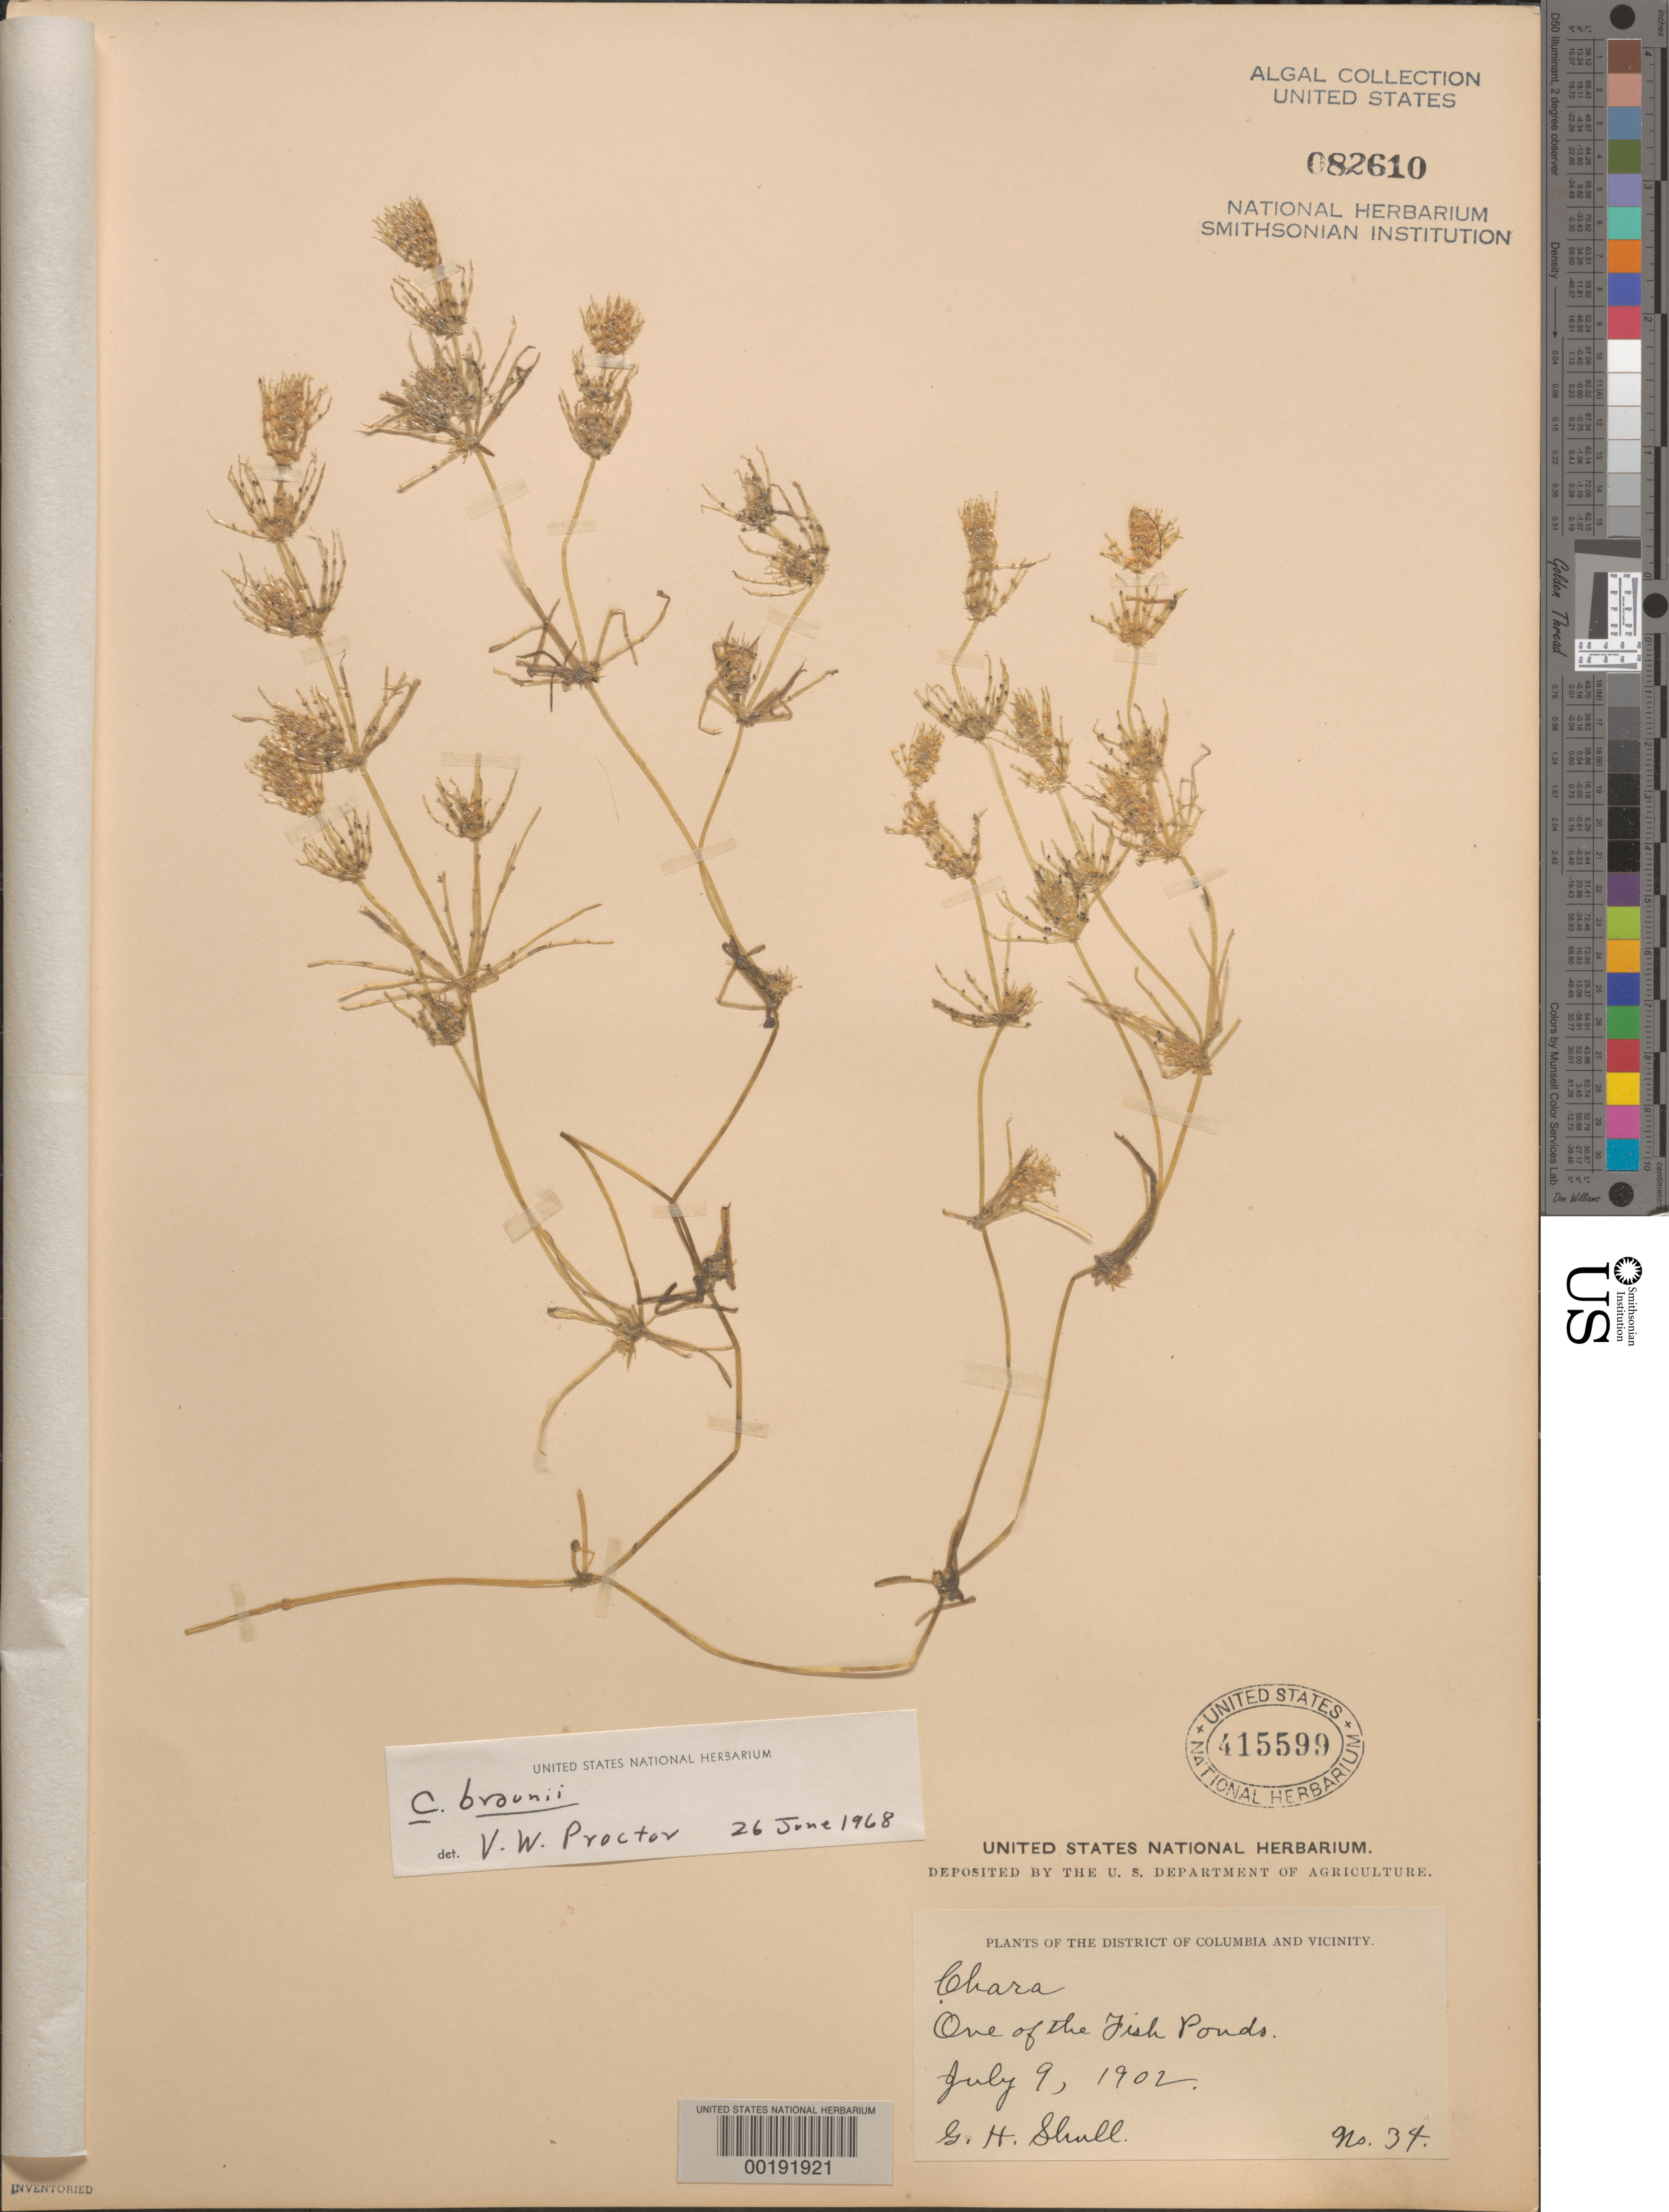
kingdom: Plantae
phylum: Charophyta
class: Charophyceae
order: Charales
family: Characeae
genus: Chara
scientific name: Chara braunii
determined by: Proctor, V. W.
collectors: G. H. Shull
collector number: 34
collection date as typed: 09 Jul 1902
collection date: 1902-07-09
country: United States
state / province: District of Columbia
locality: Fish pond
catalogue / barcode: US 82610